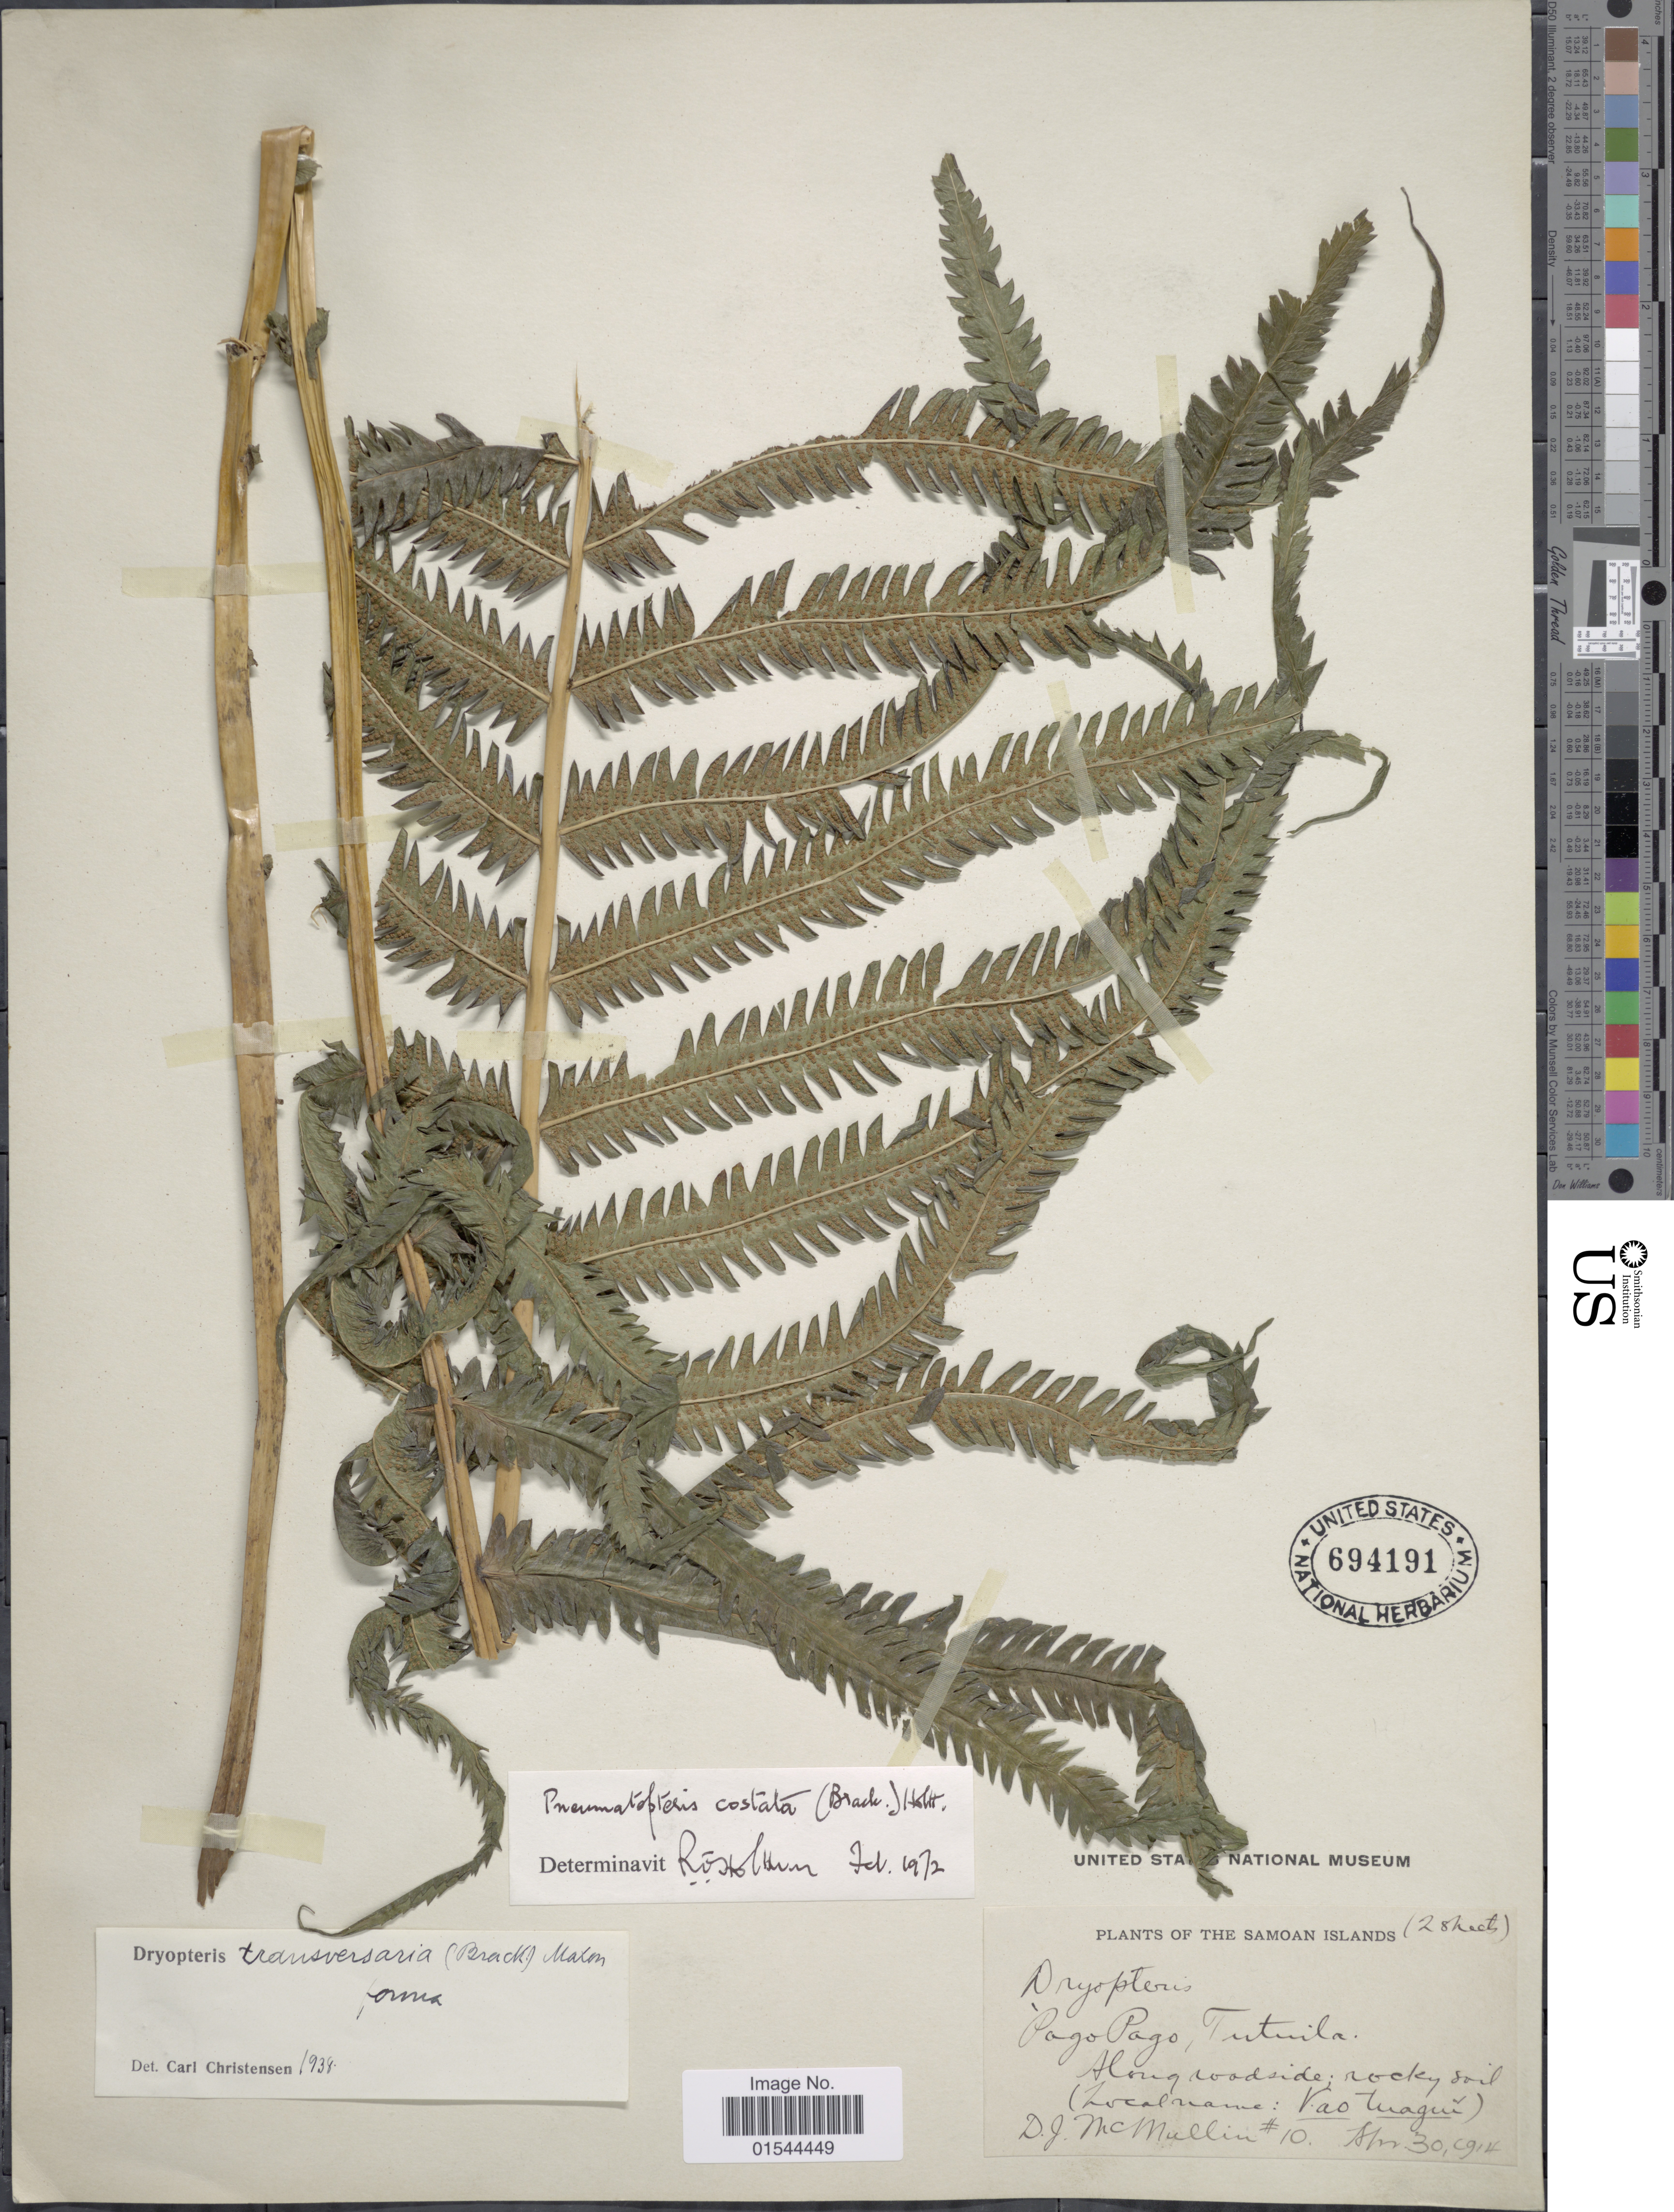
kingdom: Plantae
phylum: Tracheophyta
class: Polypodiopsida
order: Polypodiales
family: Thelypteridaceae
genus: Pneumatopteris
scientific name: Pneumatopteris costata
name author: (Brack.) Holttum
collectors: D. McMullin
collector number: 10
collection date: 1914-04-30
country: American Samoa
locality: Samoan Islands, Pago Pago, Tutuila, along roadside; rocky soil (Zacalname: Vao Tuagui) [interpreted]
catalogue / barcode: US 694191